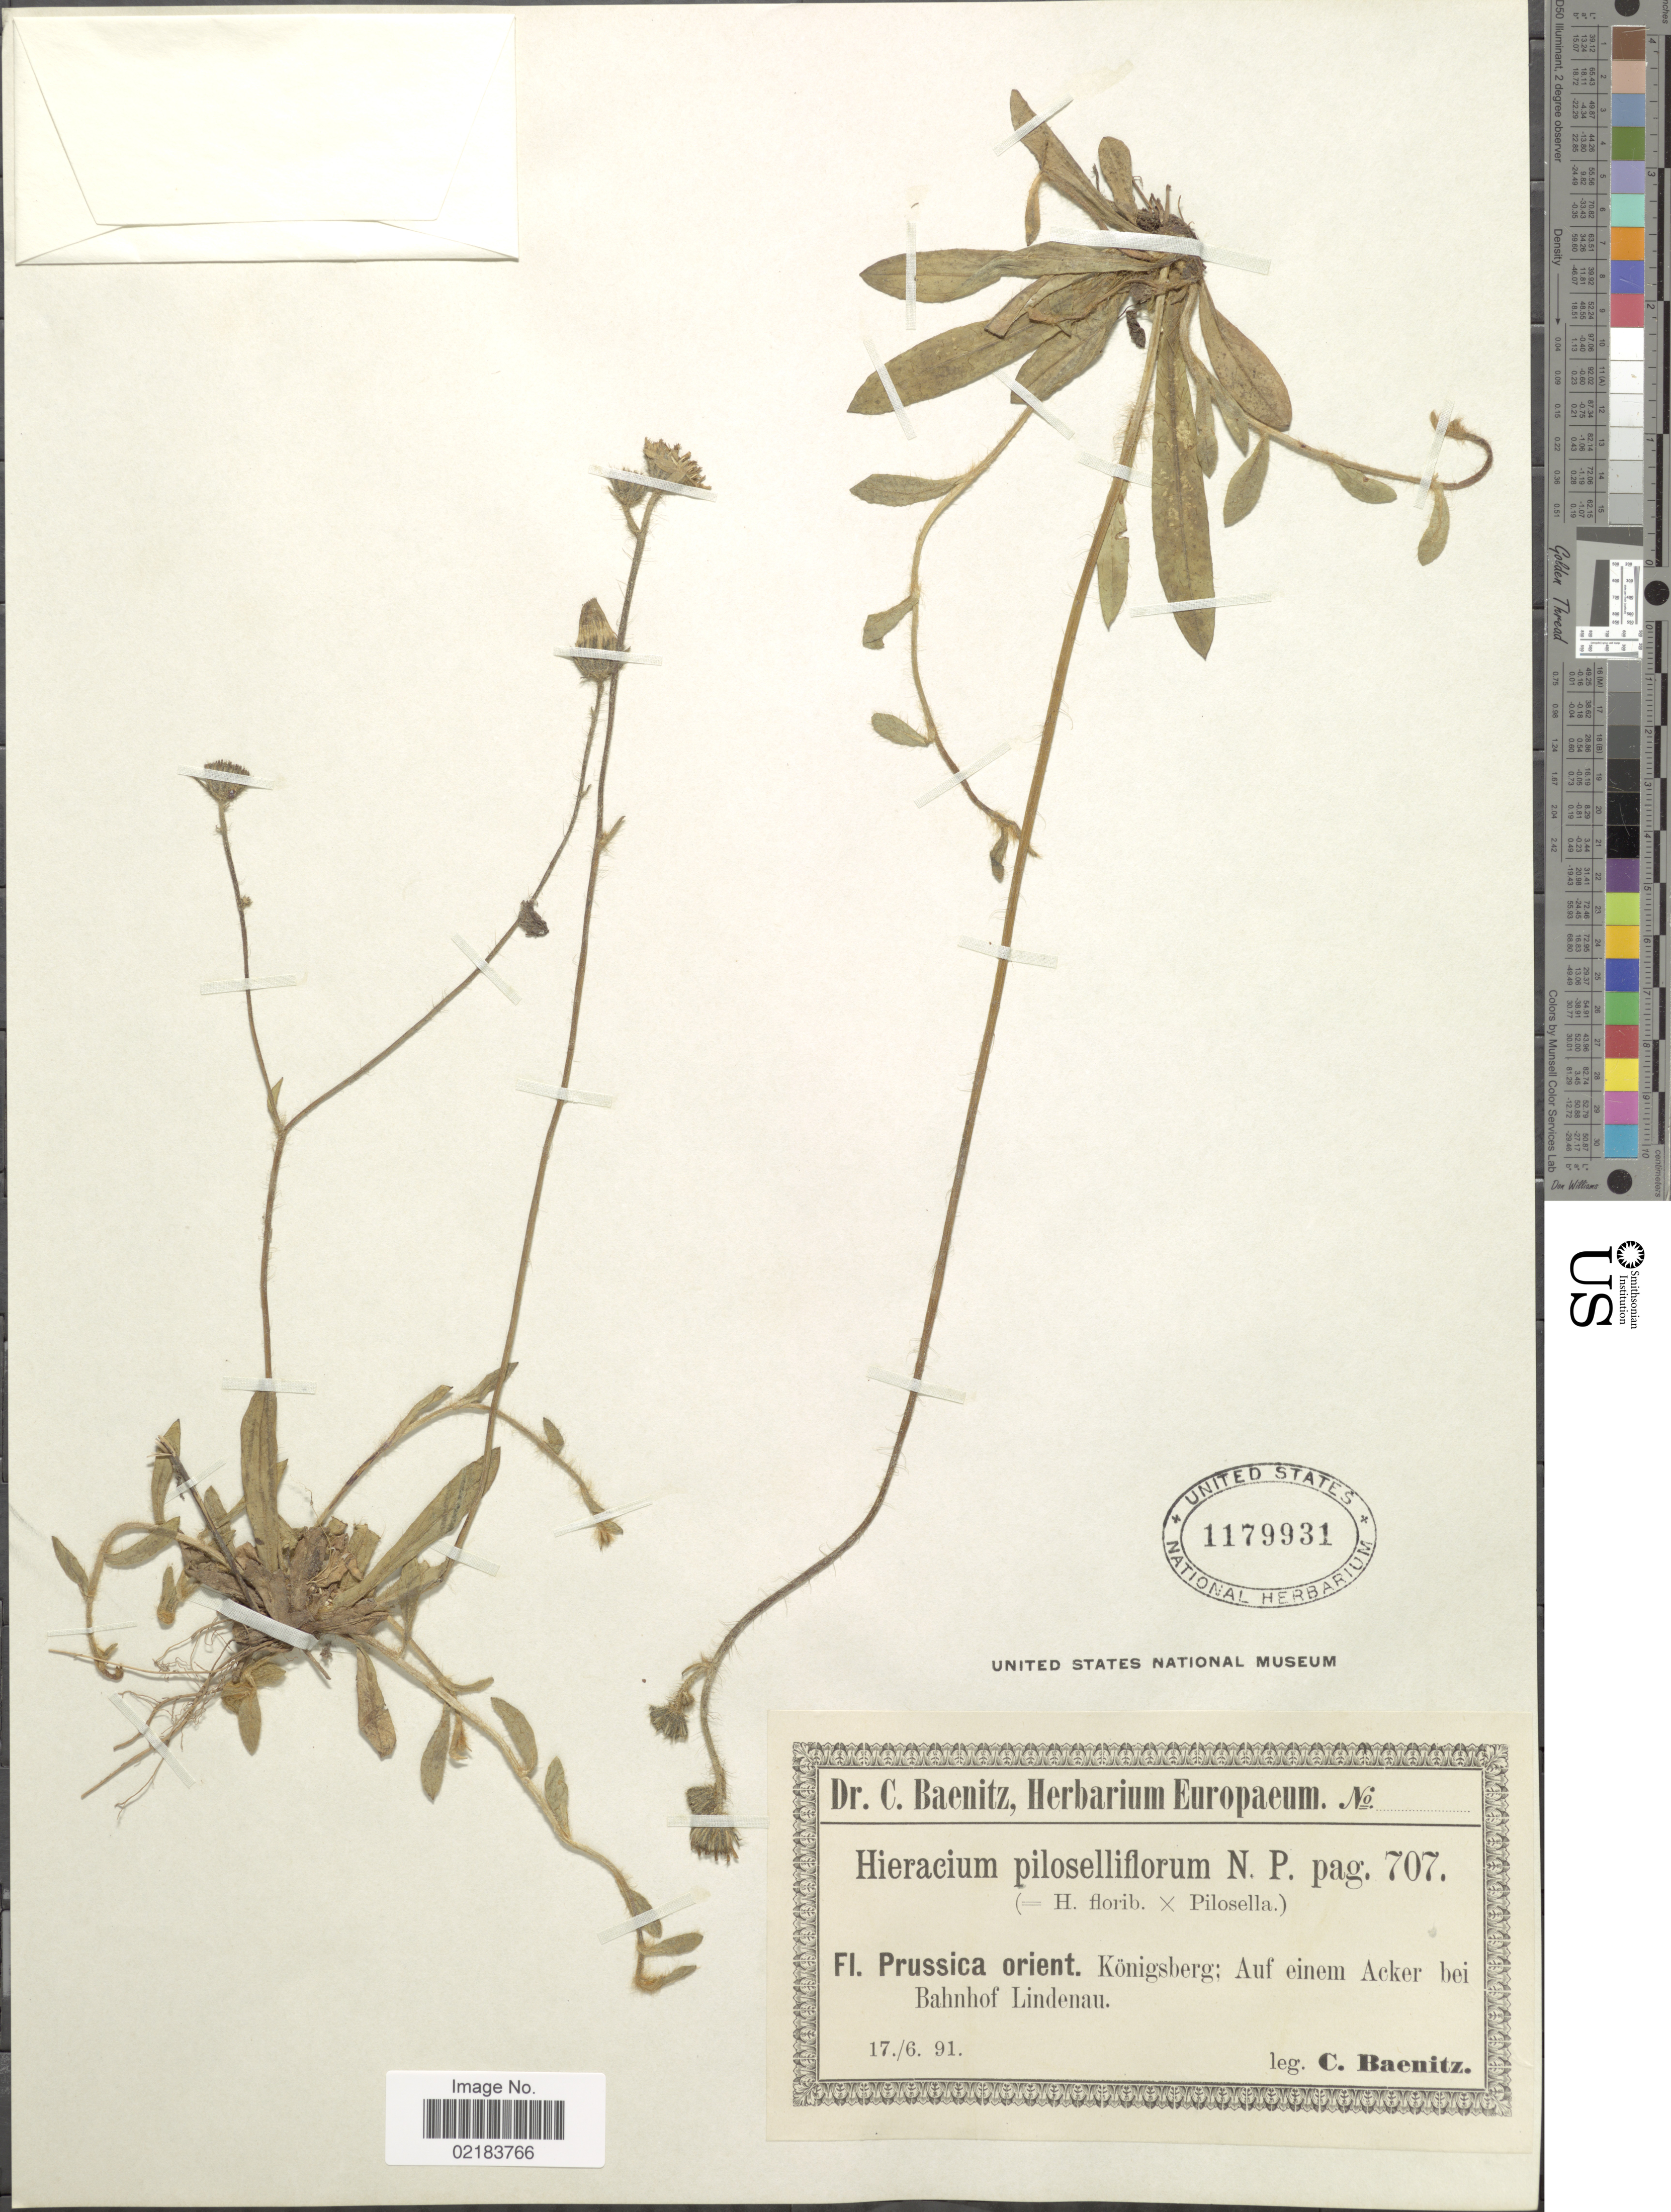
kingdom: Plantae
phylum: Tracheophyta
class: Magnoliopsida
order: Asterales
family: Asteraceae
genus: Hieracium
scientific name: Hieracium piloselliflorum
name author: Näg. & Peter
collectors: C. G. Baenitz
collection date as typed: Transcribed d/m/y: 17/6/91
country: Germany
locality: Prussica orient. Königsberg; Auf einem Acker bei Bahnhof Lindenau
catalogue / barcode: US 1179931